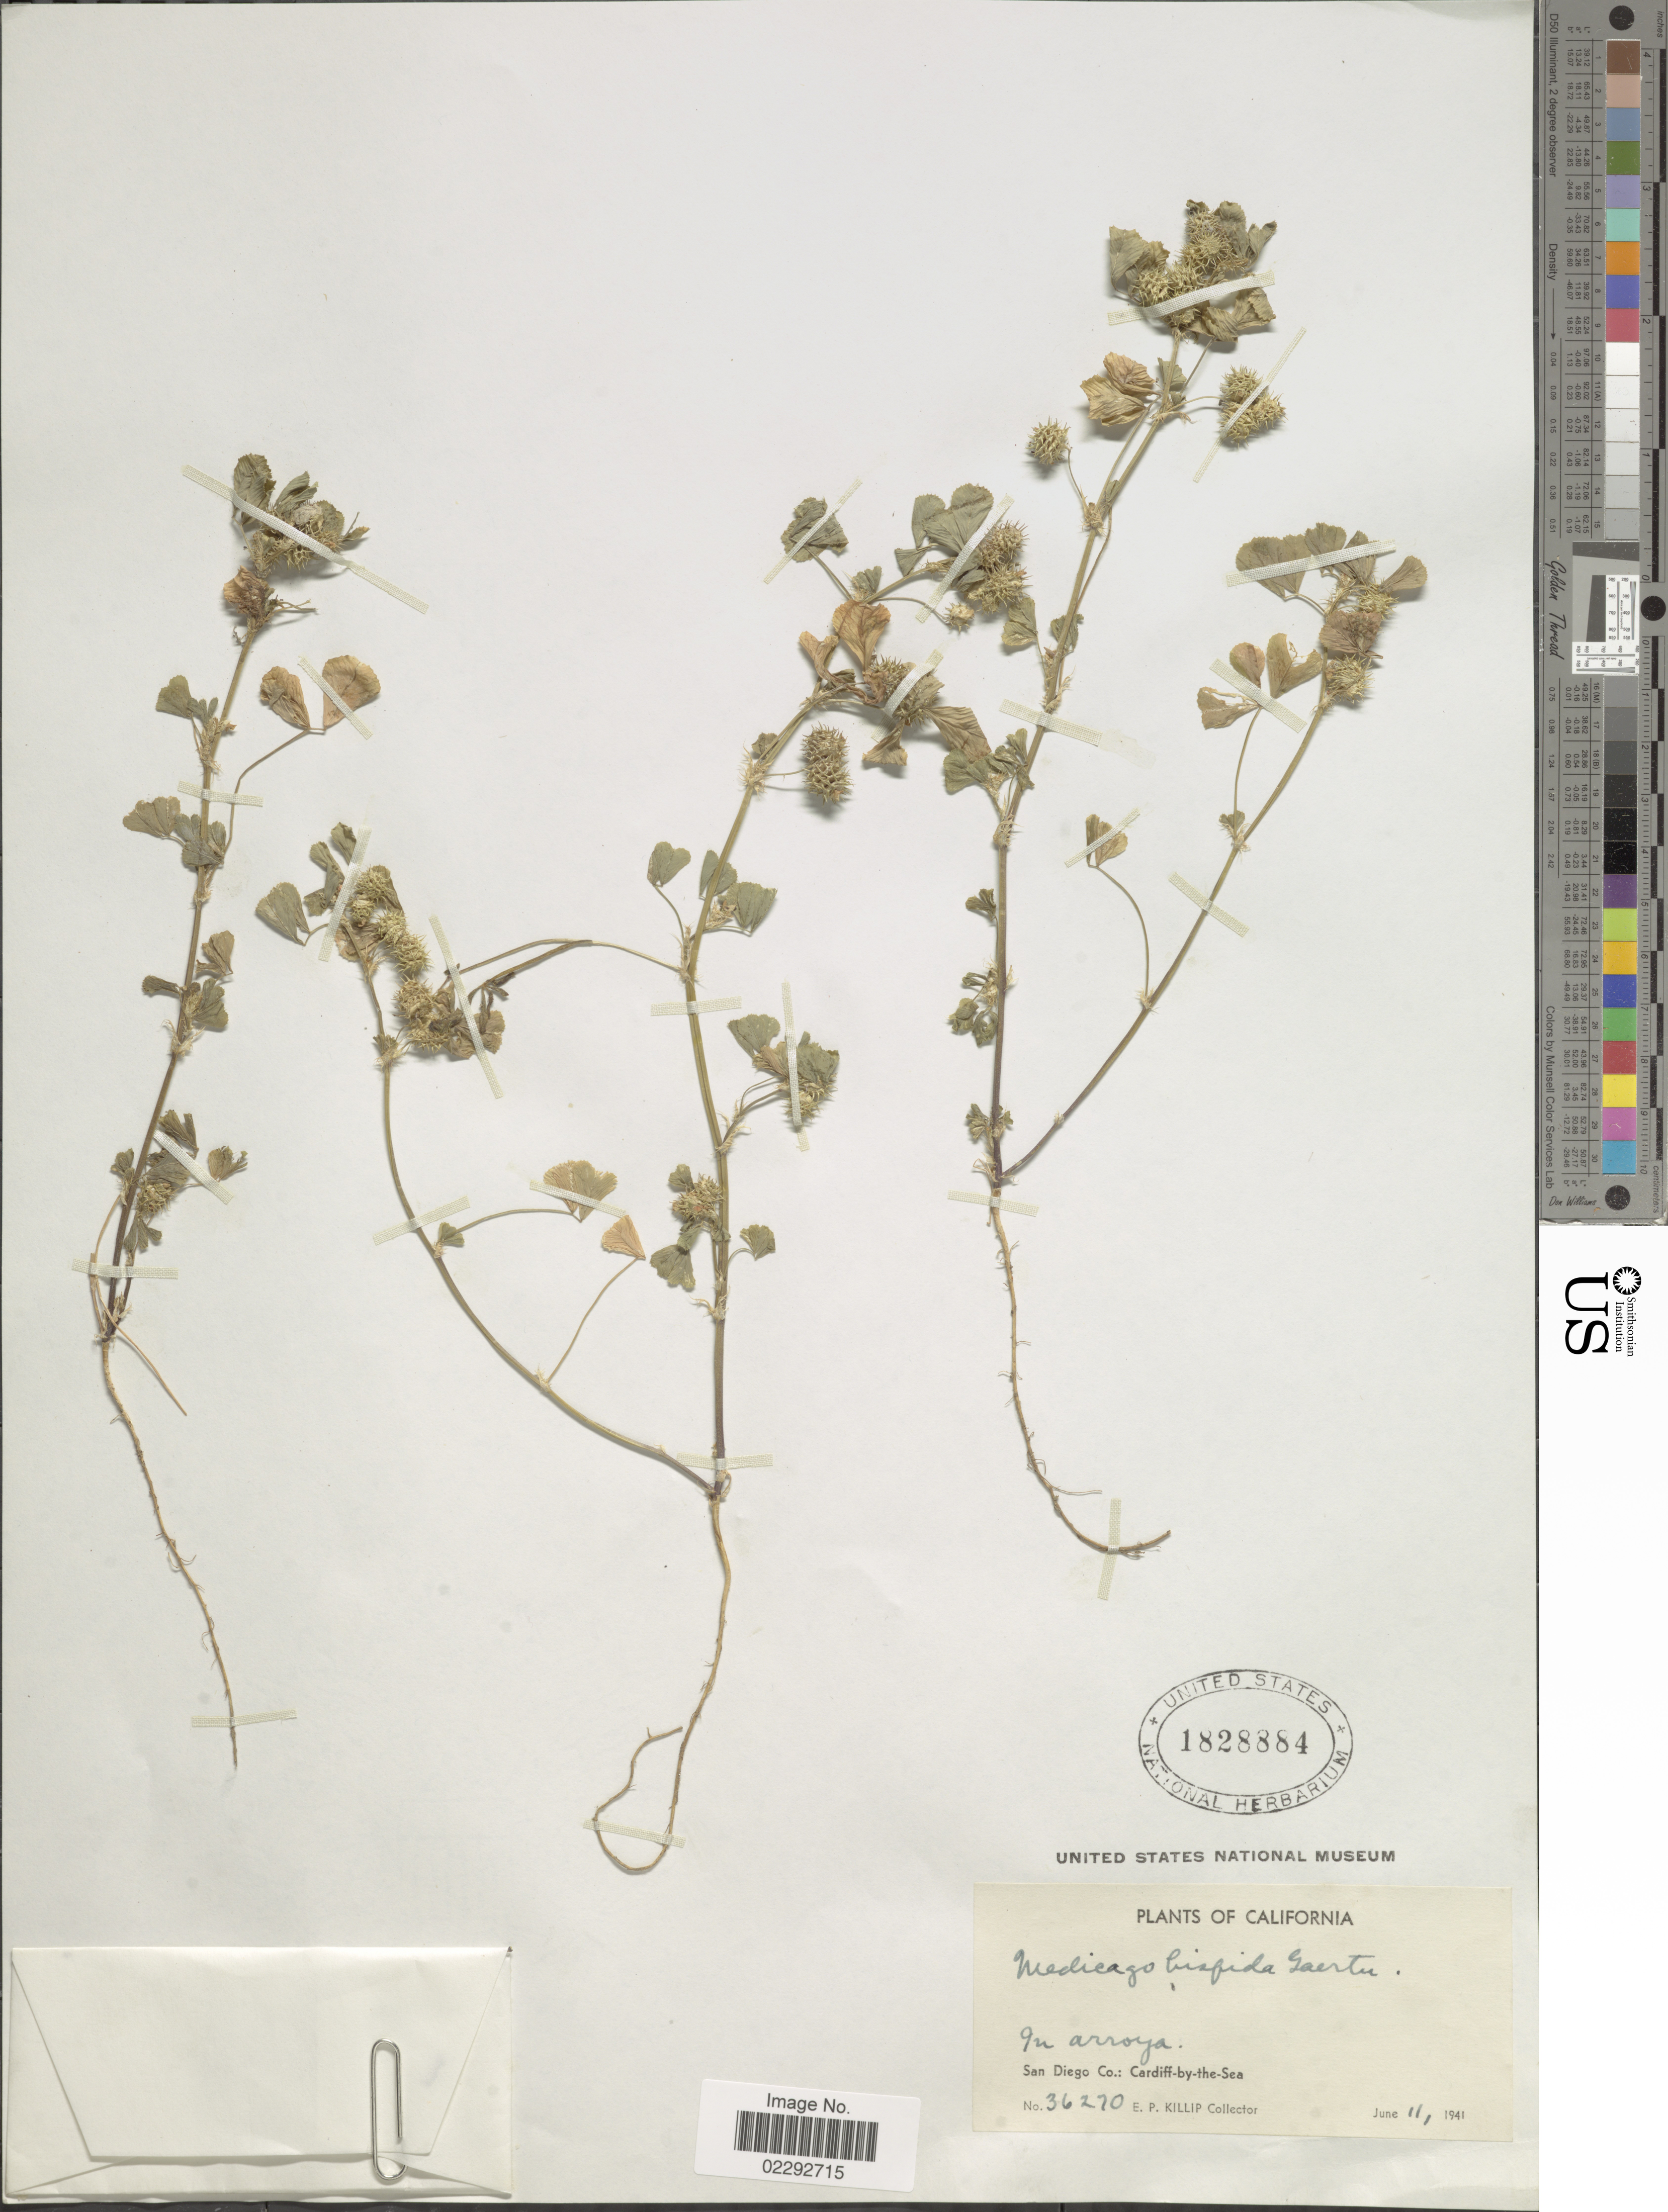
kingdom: Plantae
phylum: Tracheophyta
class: Magnoliopsida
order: Fabales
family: Fabaceae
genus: Medicago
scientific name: Medicago hispida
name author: Gaertn.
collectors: E. P. Killip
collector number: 36270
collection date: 1941-06-11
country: United States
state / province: California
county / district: San Diego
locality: San Diego Co.: Cardiff-by-the-Sea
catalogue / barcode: US 1828884